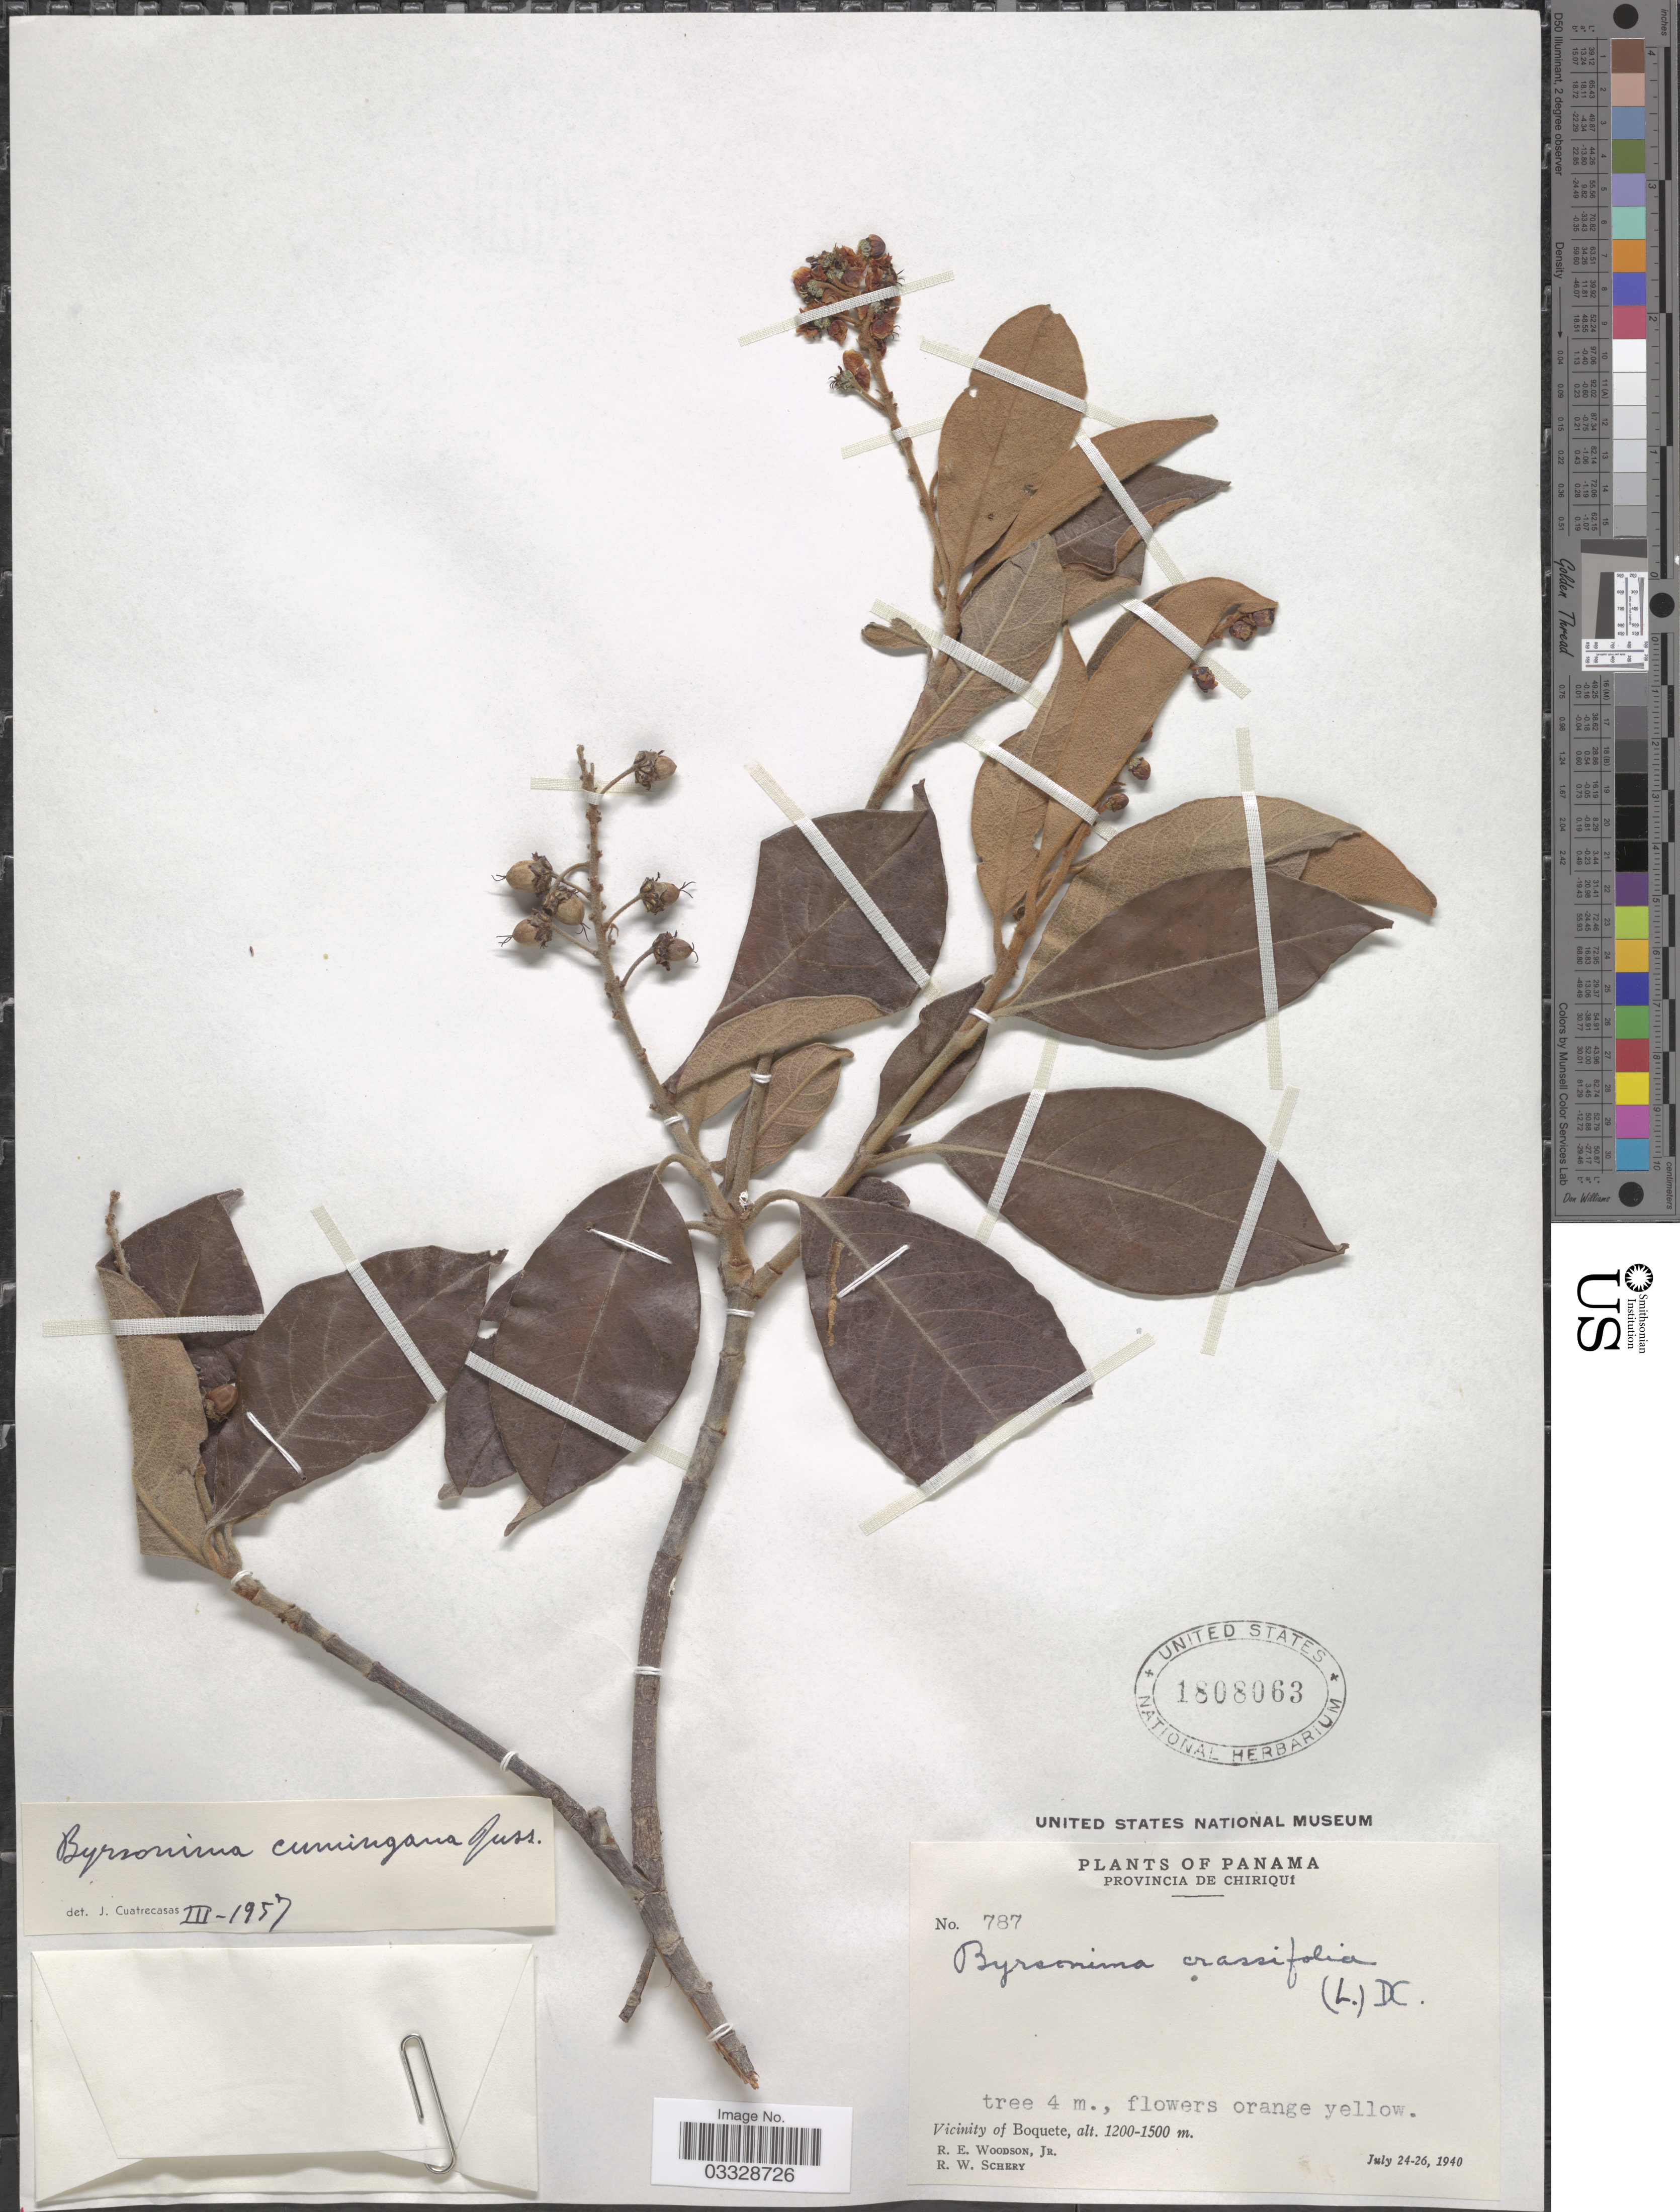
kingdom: Plantae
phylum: Tracheophyta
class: Magnoliopsida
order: Malpighiales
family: Malpighiaceae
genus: Byrsonima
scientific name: Byrsonima crassifolia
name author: (L.) Kunth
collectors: R. E. Woodson & R. W. Schery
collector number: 787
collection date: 1940-07-24/1940-07-26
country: Panama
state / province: Chiriqui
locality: Vicinity of Boquete.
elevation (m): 1200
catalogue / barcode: US 1808063